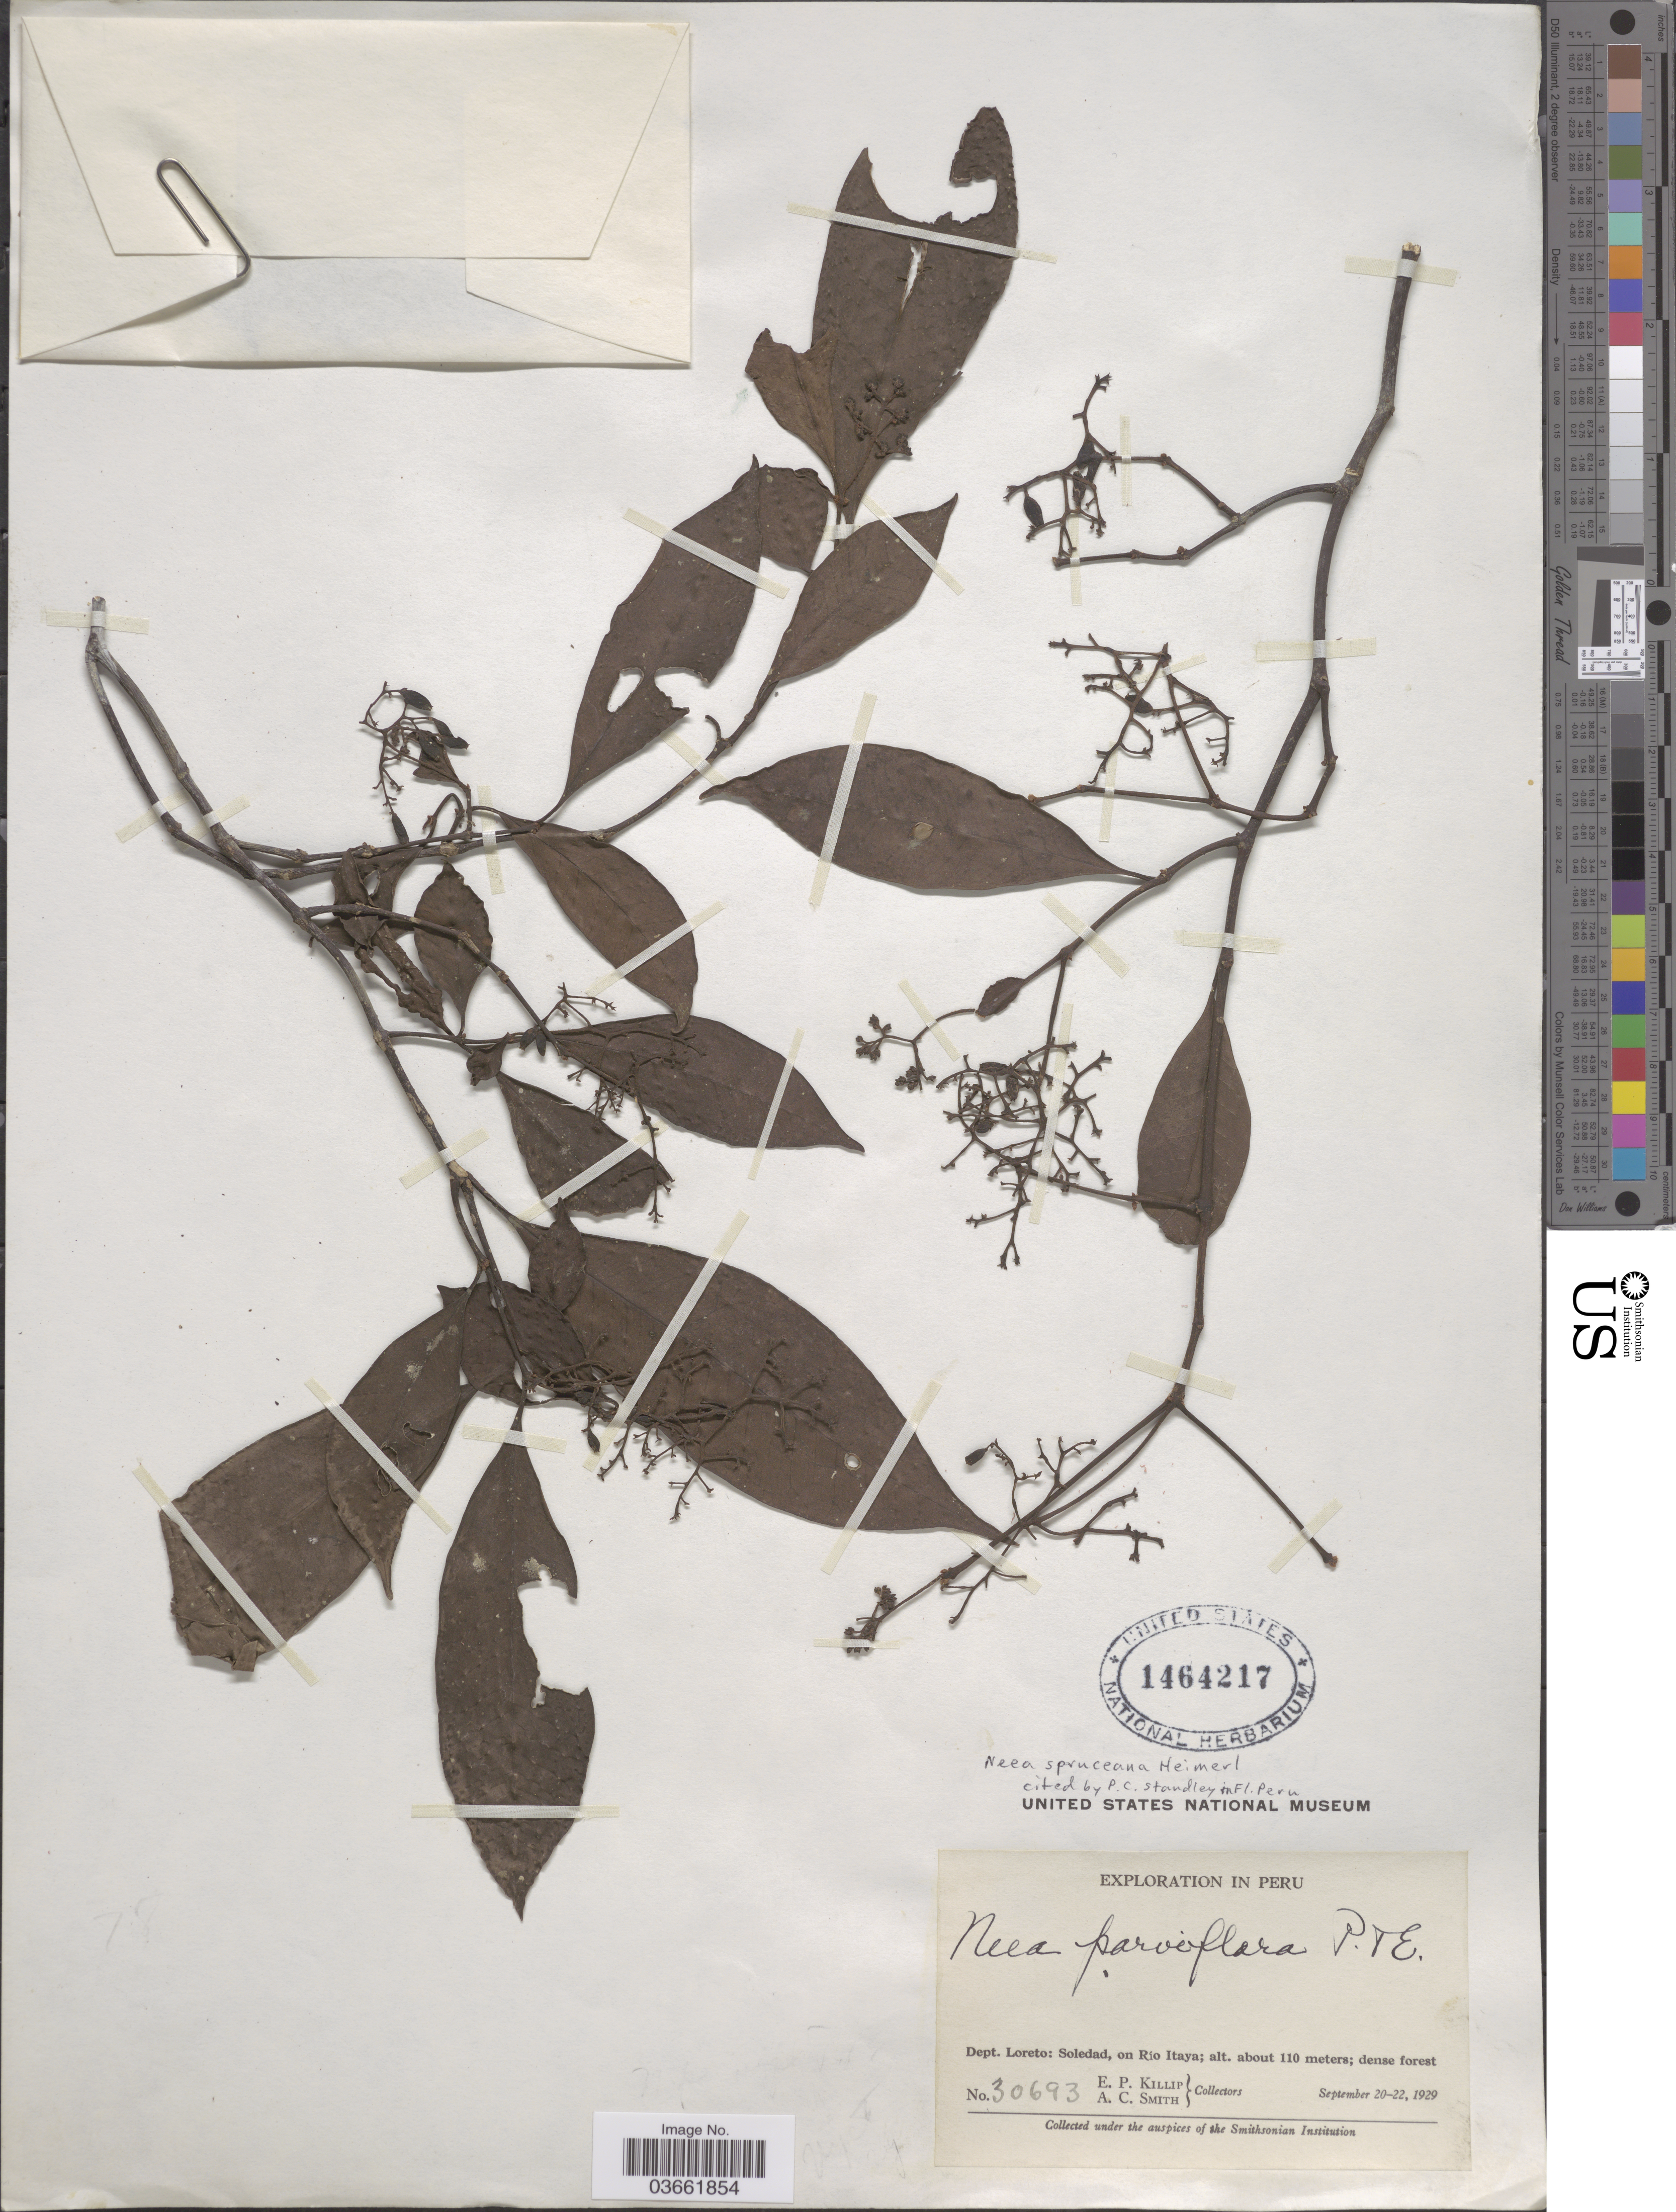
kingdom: Plantae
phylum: Tracheophyta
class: Magnoliopsida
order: Caryophyllales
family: Nyctaginaceae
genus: Neea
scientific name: Neea spruceana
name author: Heimerl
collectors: E. P. Killip & A. C. Smith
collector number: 30693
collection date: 1929-09-20/1929-09-22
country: Peru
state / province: Loreto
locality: Dept. Loreto: Soledad, on Río Itaya.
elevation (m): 110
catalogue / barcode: US 1464217